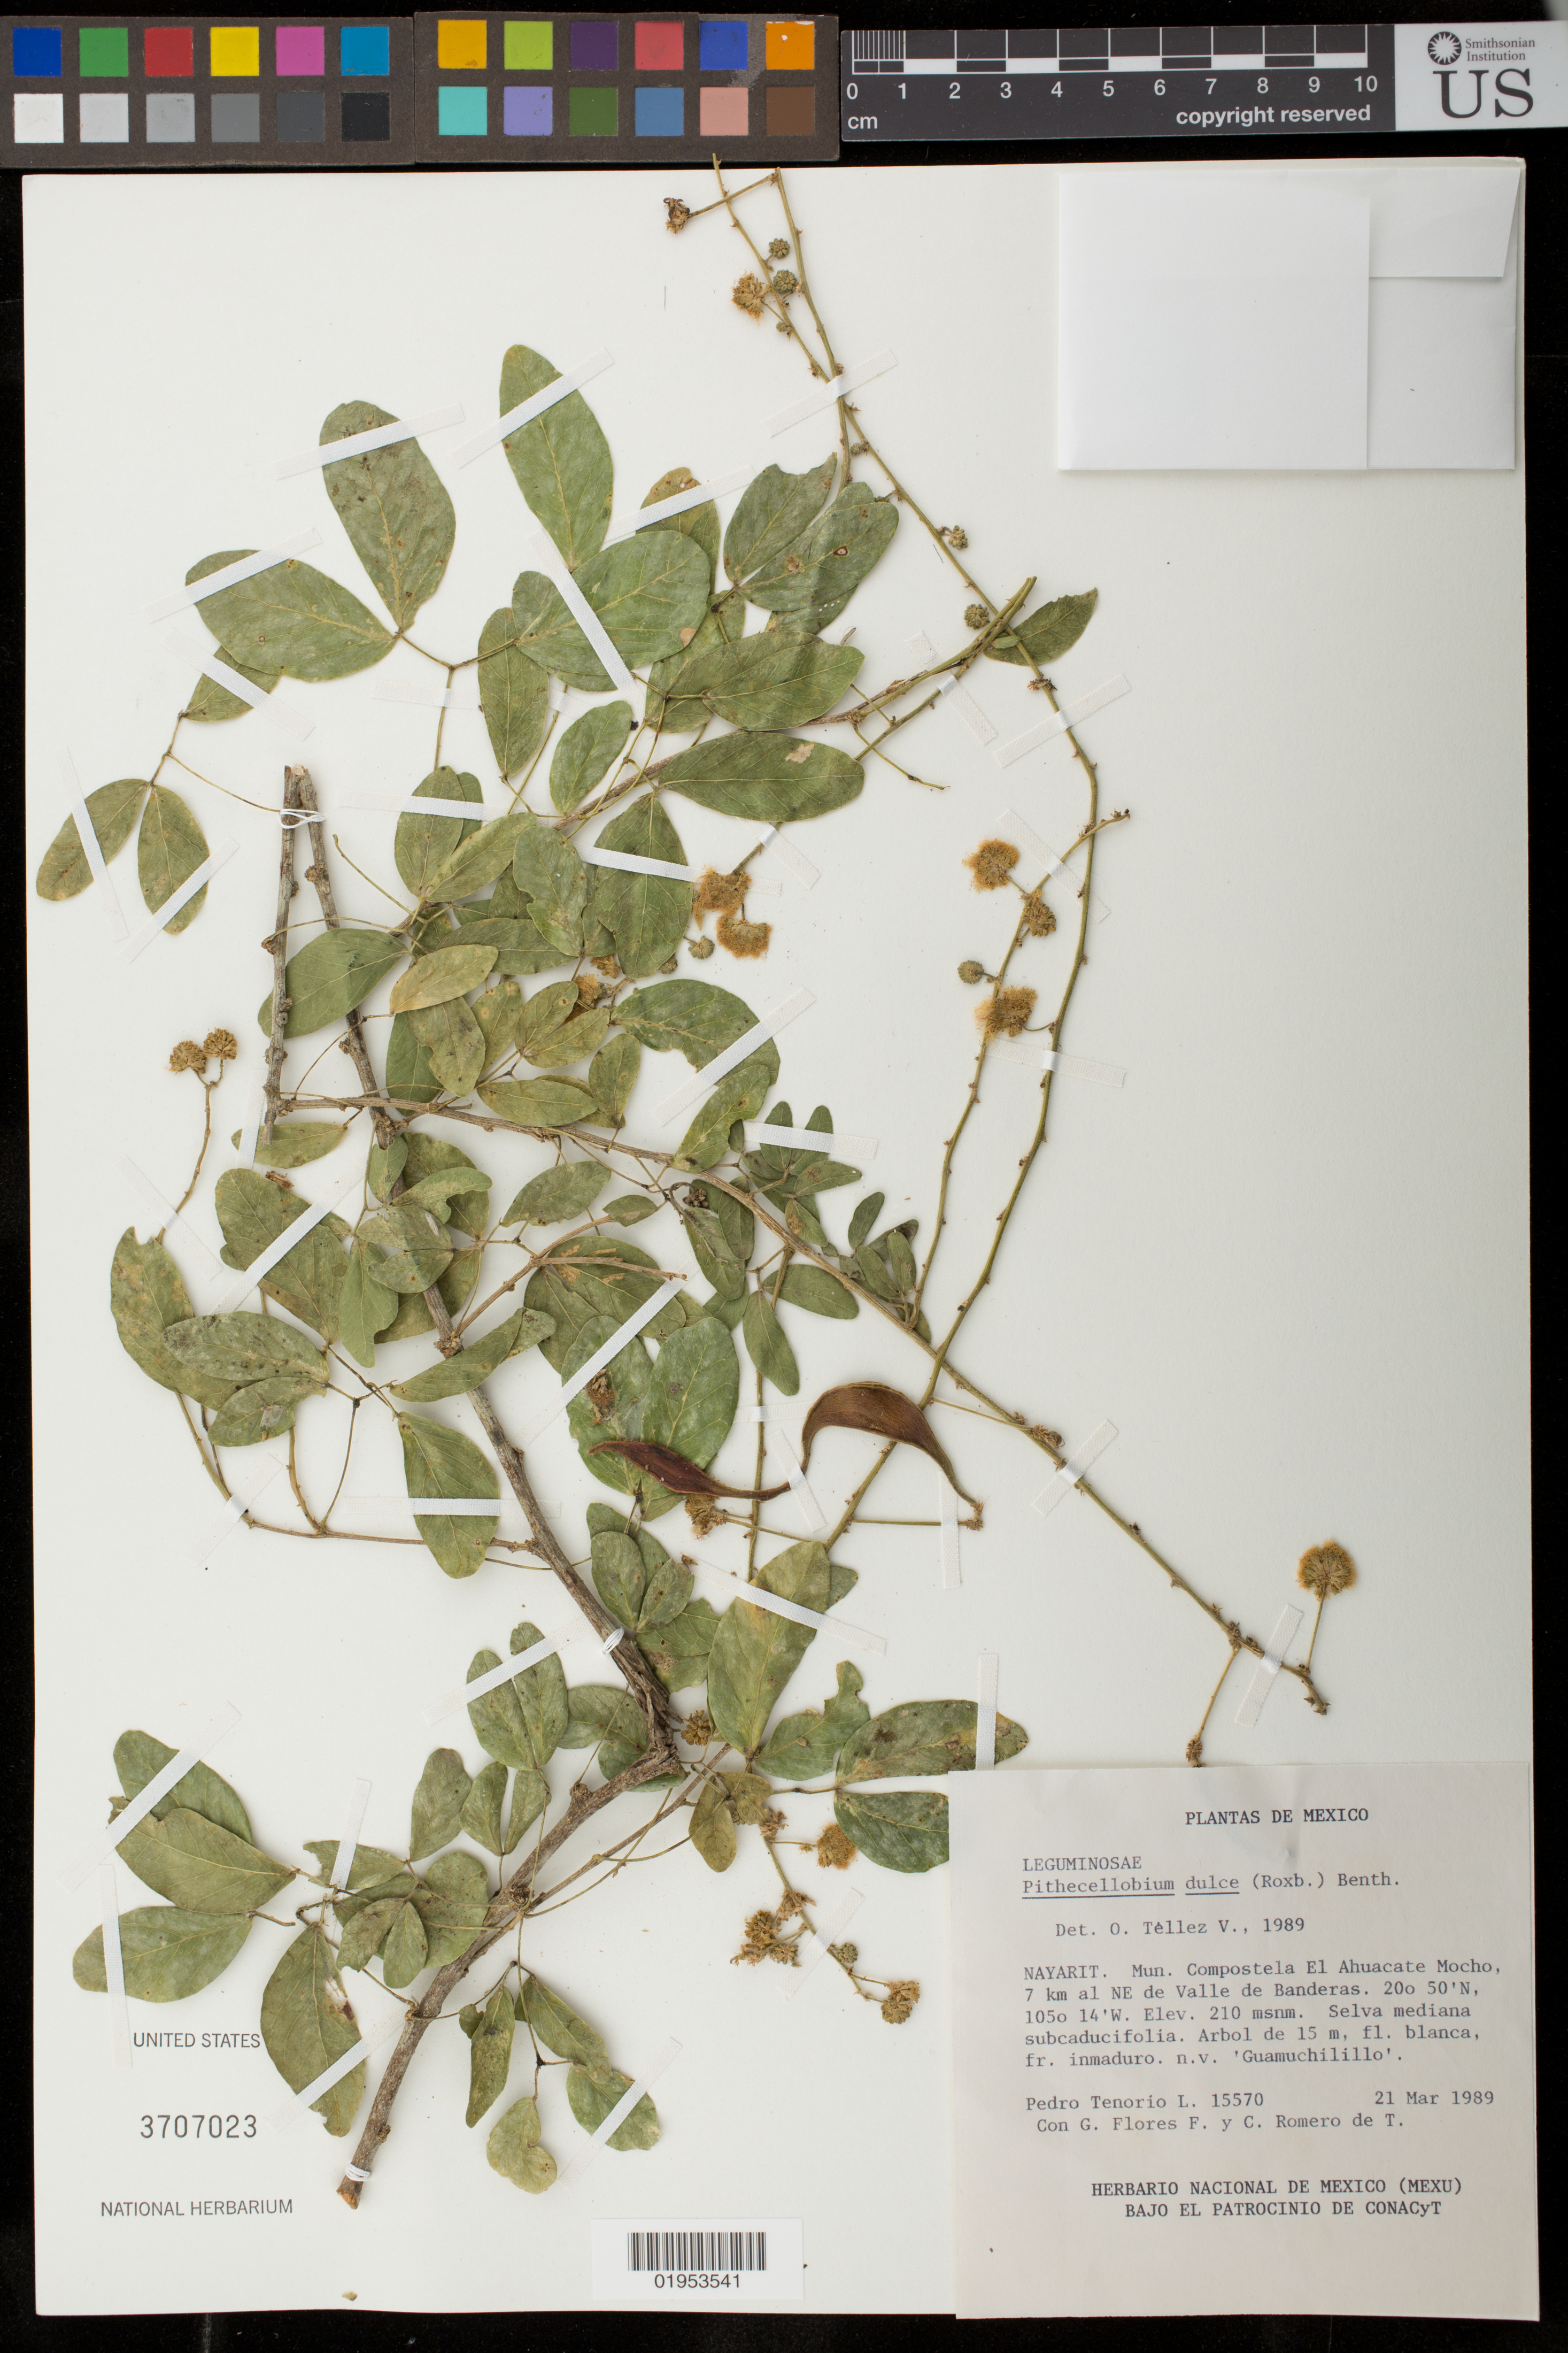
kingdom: Plantae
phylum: Tracheophyta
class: Magnoliopsida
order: Fabales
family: Fabaceae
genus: Pithecellobium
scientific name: Pithecellobium dulce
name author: (Roxb.) Benth.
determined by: Téllez V., Oswaldo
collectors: P. Tenorio L., G. Flores F. & C. Romero de T.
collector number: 15570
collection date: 1989-03-21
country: Mexico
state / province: Nayarit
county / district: Compostela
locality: El Ahuacate Mocho, 7 km. al NE de Valle de Banderas.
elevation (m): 210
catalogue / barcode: US 3707023